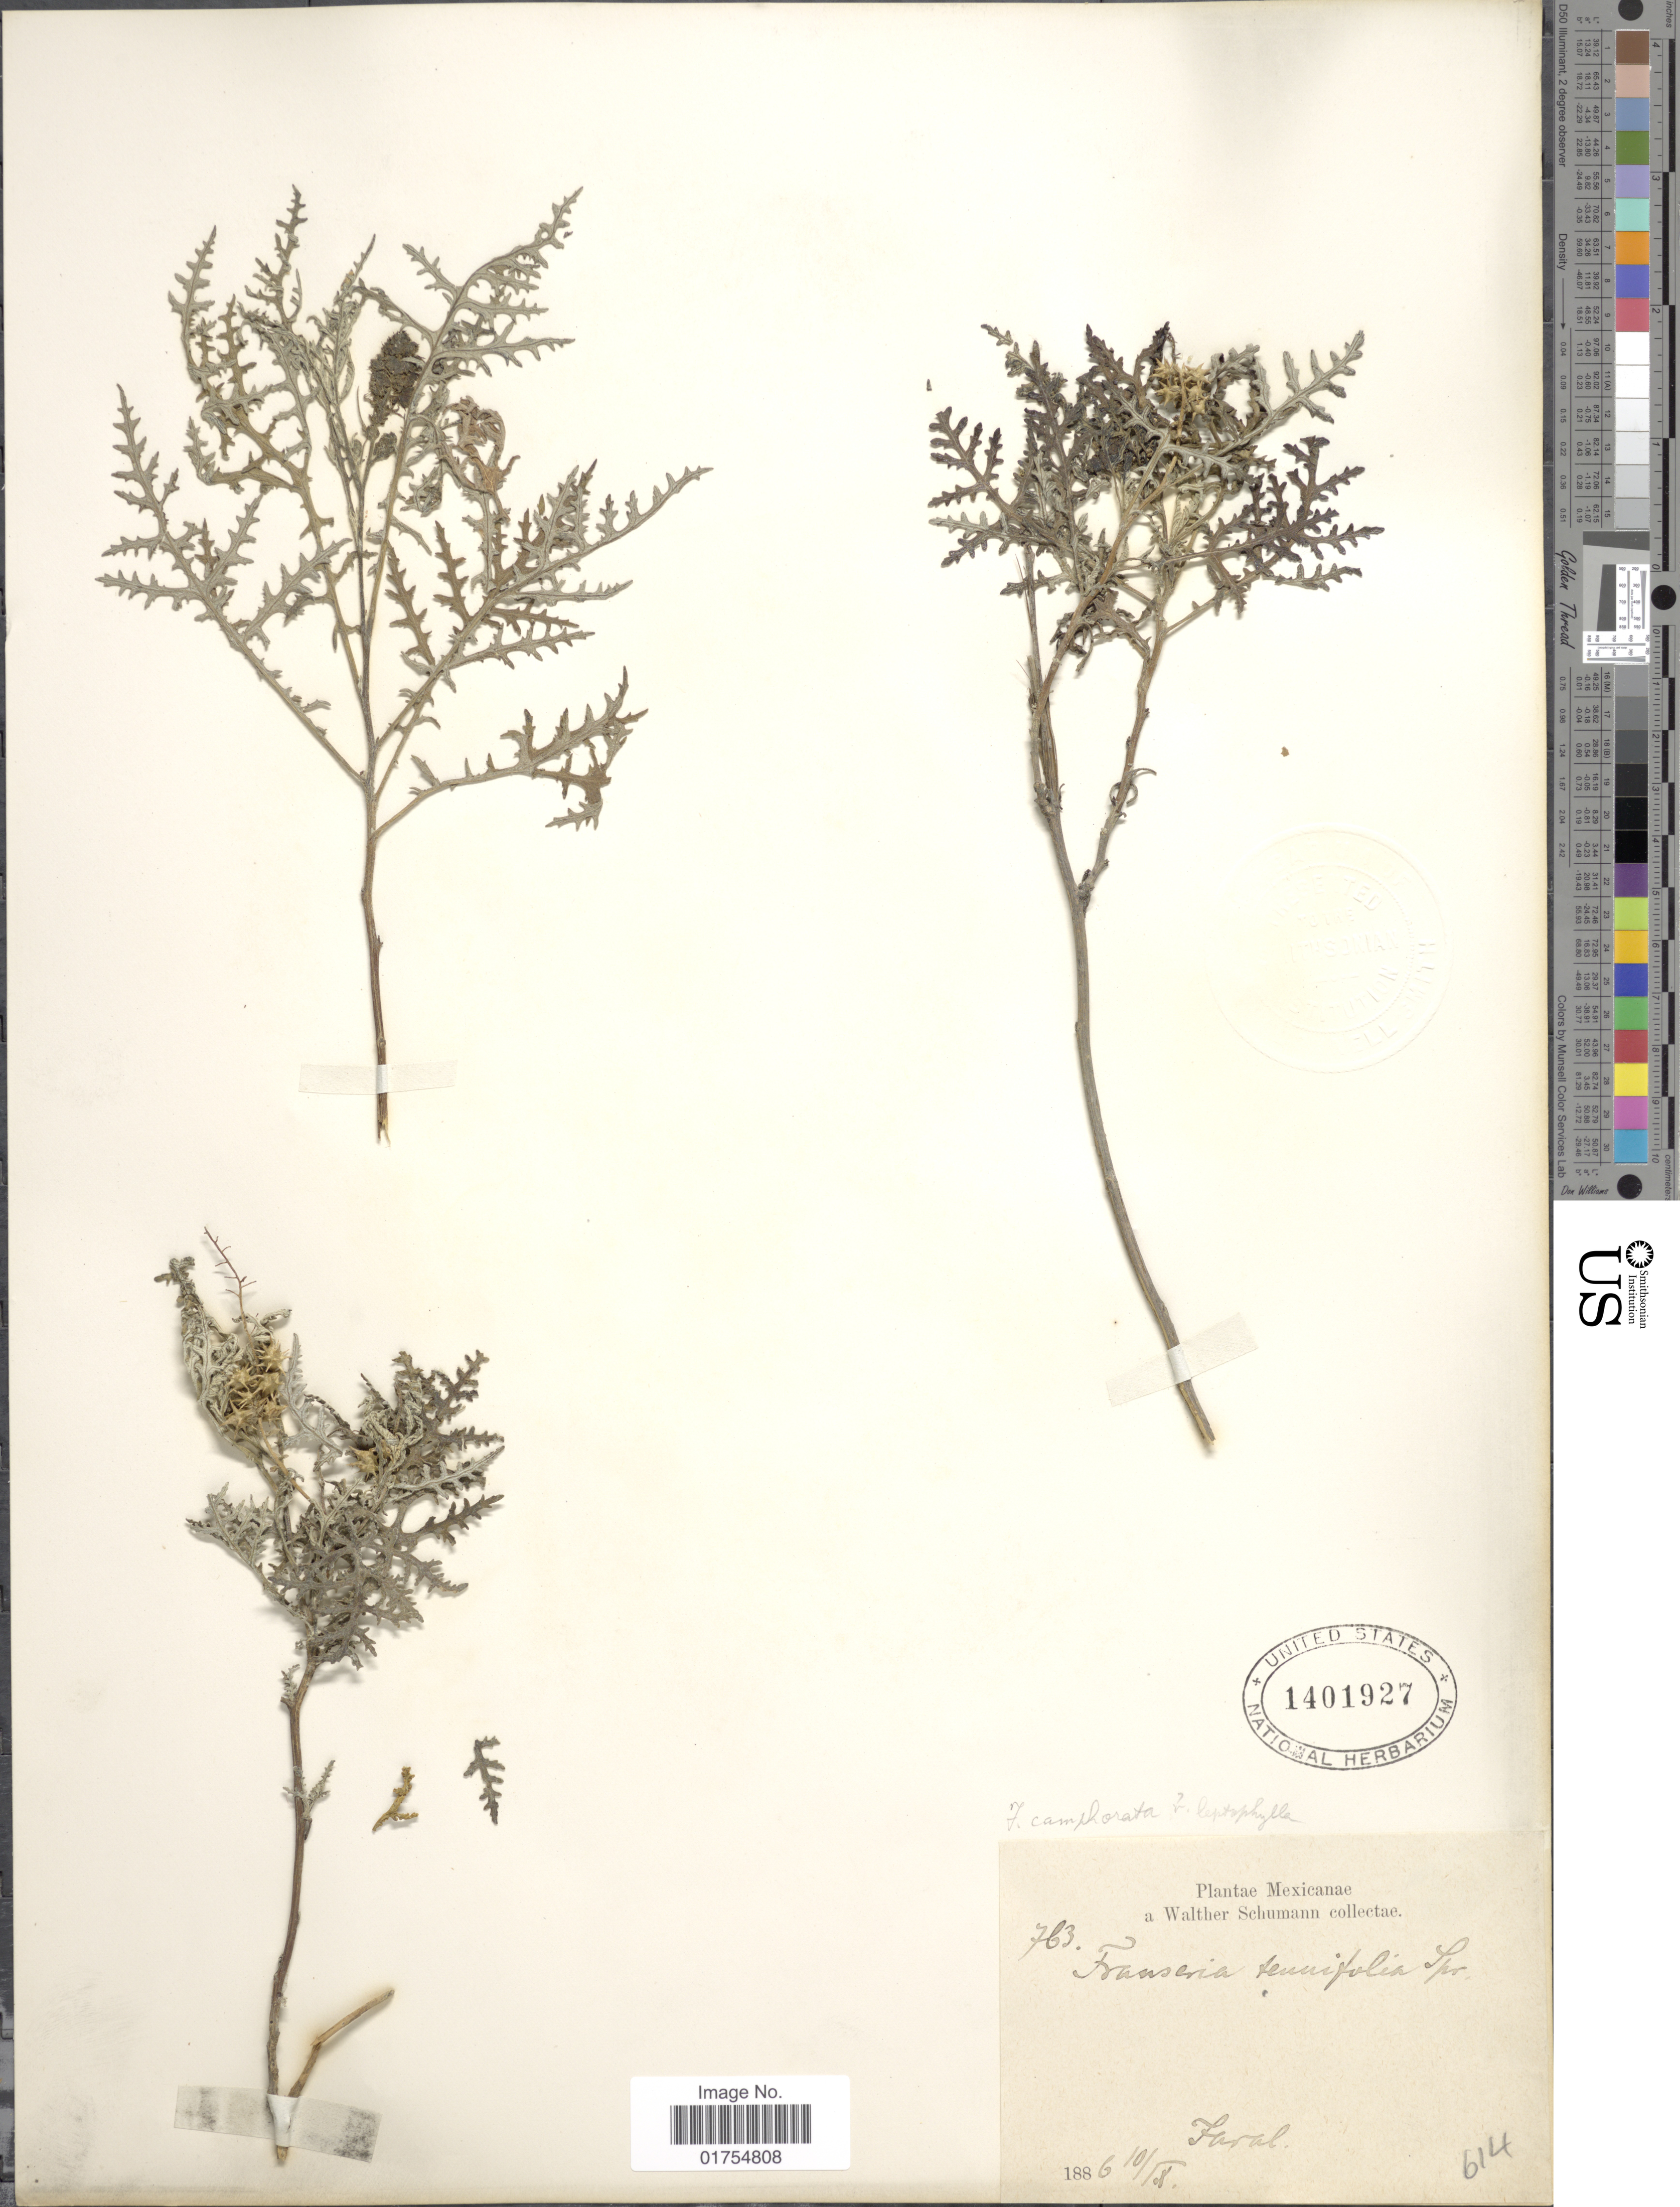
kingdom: Plantae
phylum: Tracheophyta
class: Magnoliopsida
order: Asterales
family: Asteraceae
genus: Franseria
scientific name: Franseria camphorata var. leptophylla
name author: A. Gray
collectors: W. Schumann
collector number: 763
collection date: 1886-10-10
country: Mexico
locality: Faral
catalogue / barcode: US 1401927